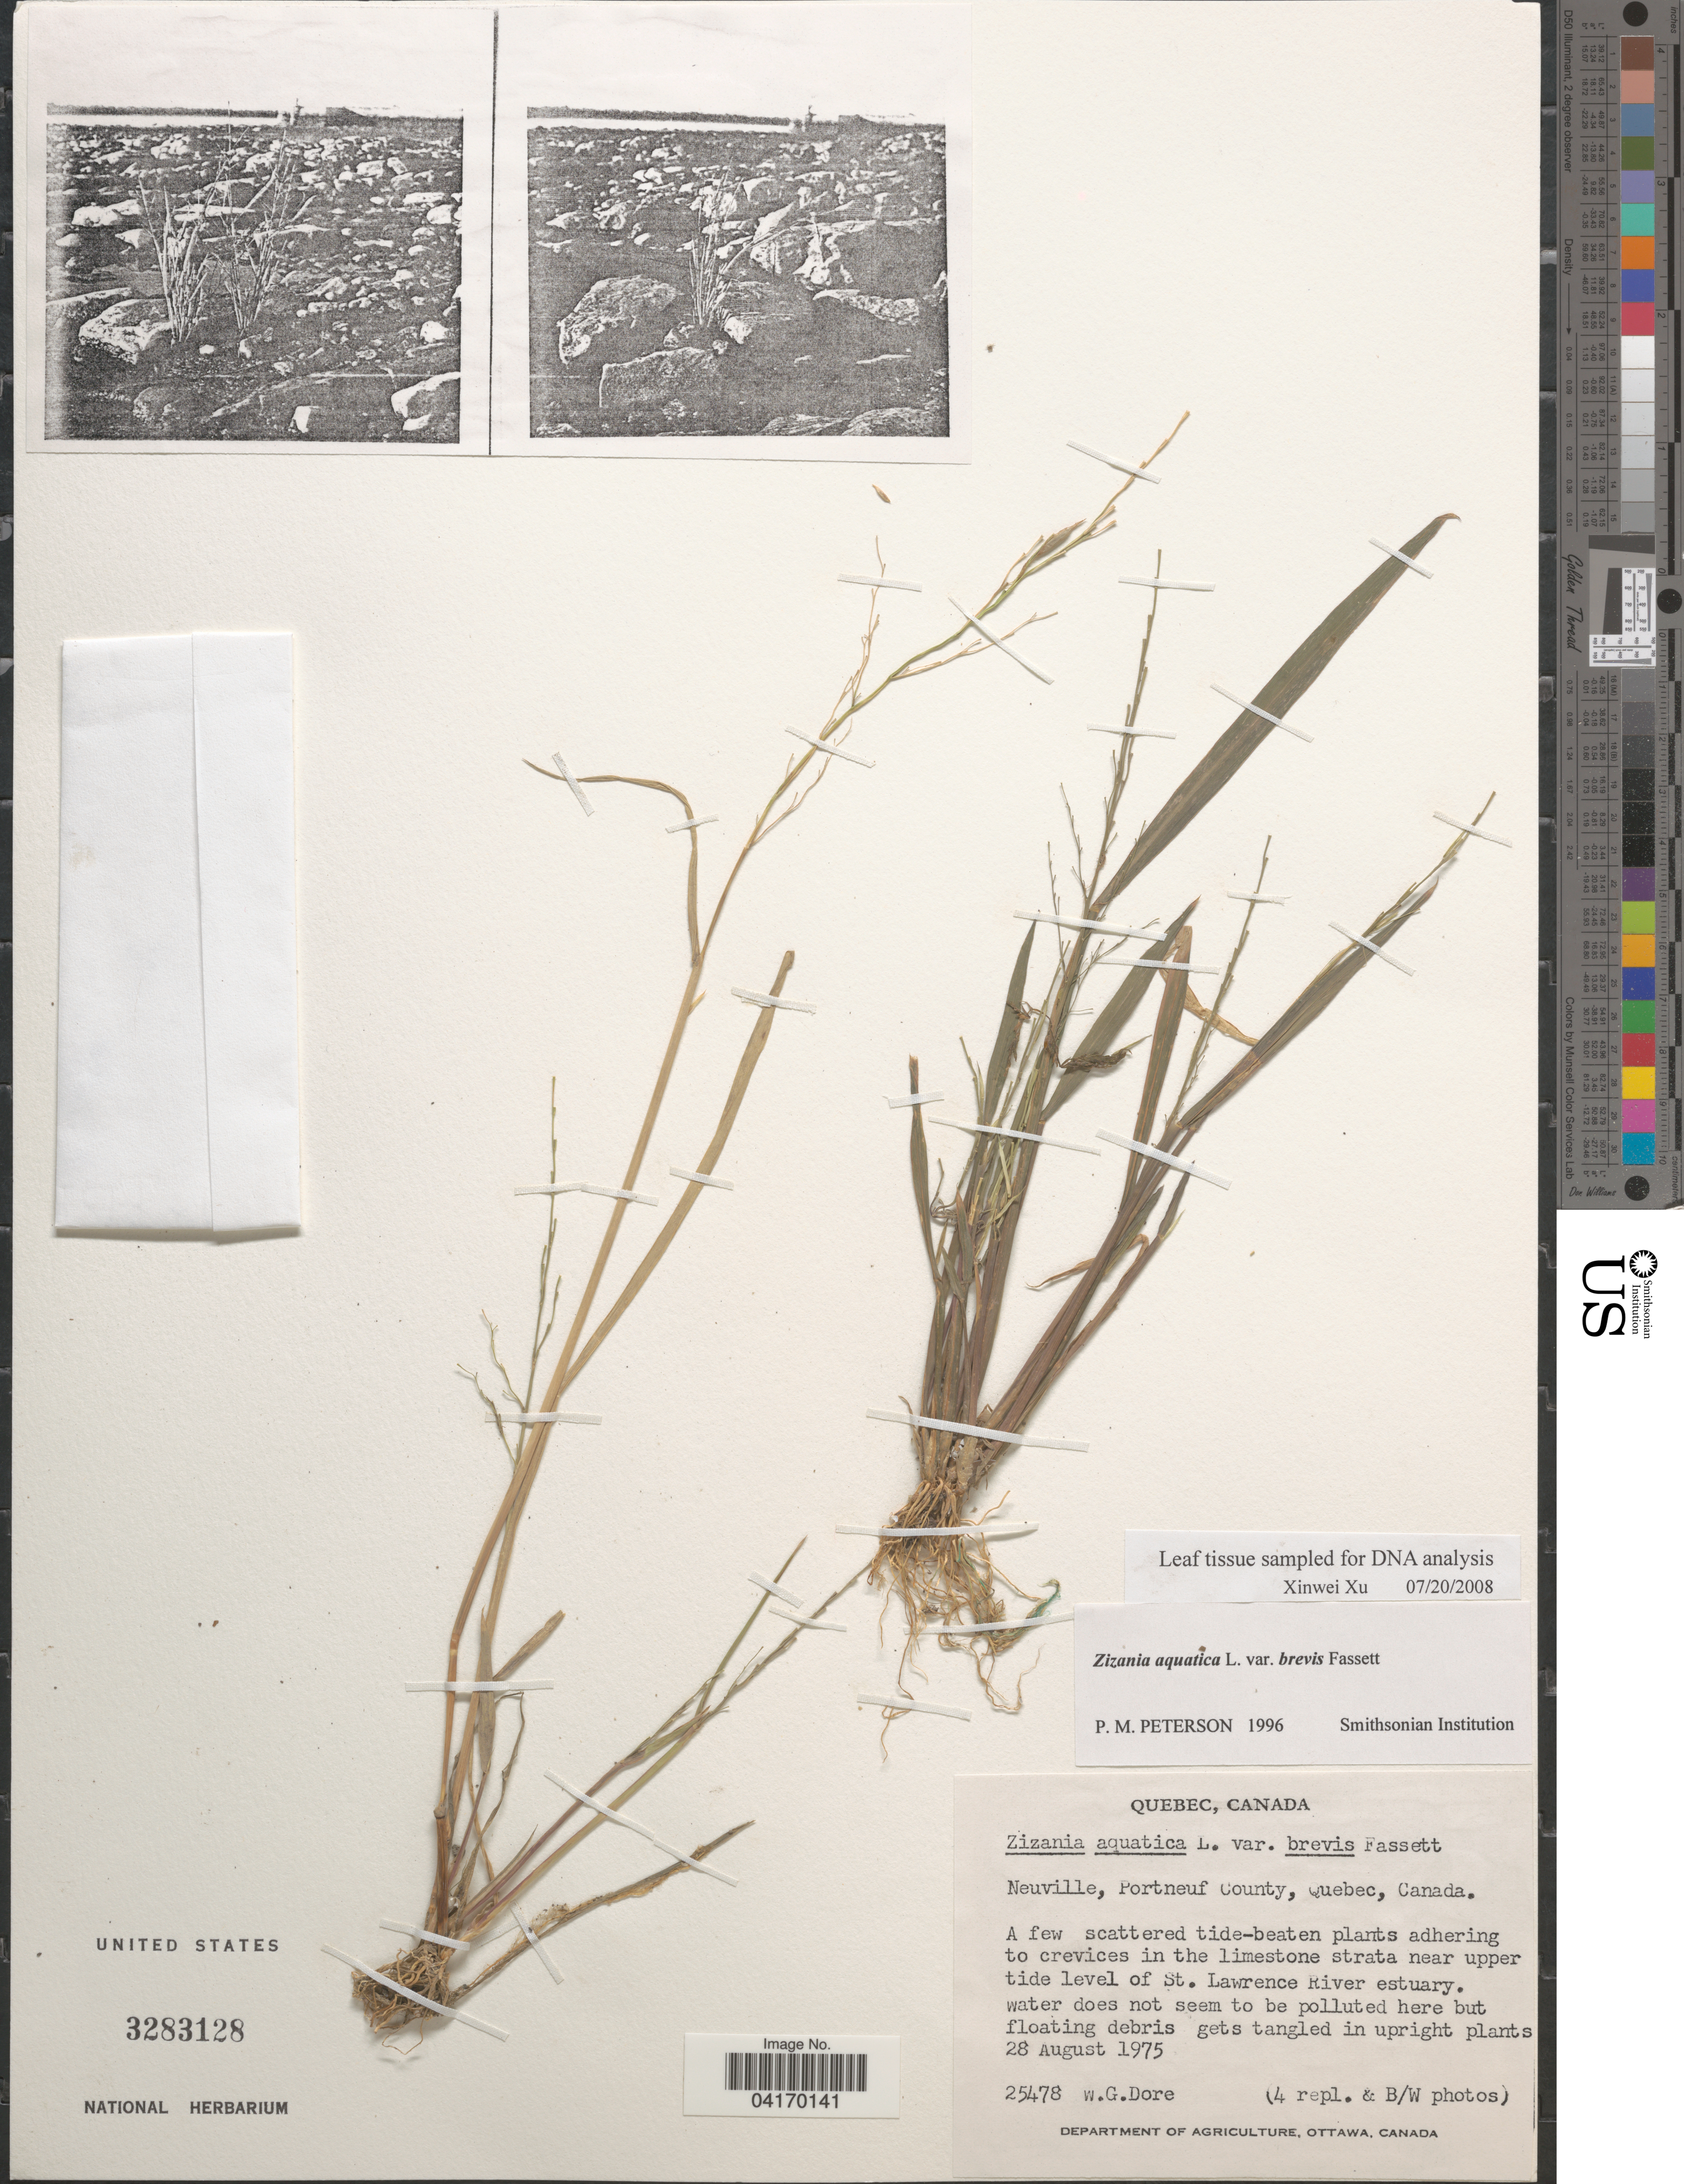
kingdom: Plantae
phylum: Tracheophyta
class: Liliopsida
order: Poales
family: Poaceae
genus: Zizania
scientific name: Zizania aquatica var. brevis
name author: Fassett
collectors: W. Dore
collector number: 25478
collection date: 1975-08-28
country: Canada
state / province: Quebec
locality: Neuville, Portneuf County. Near upper tide level of St. Lawrence River estuary.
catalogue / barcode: US 3283128